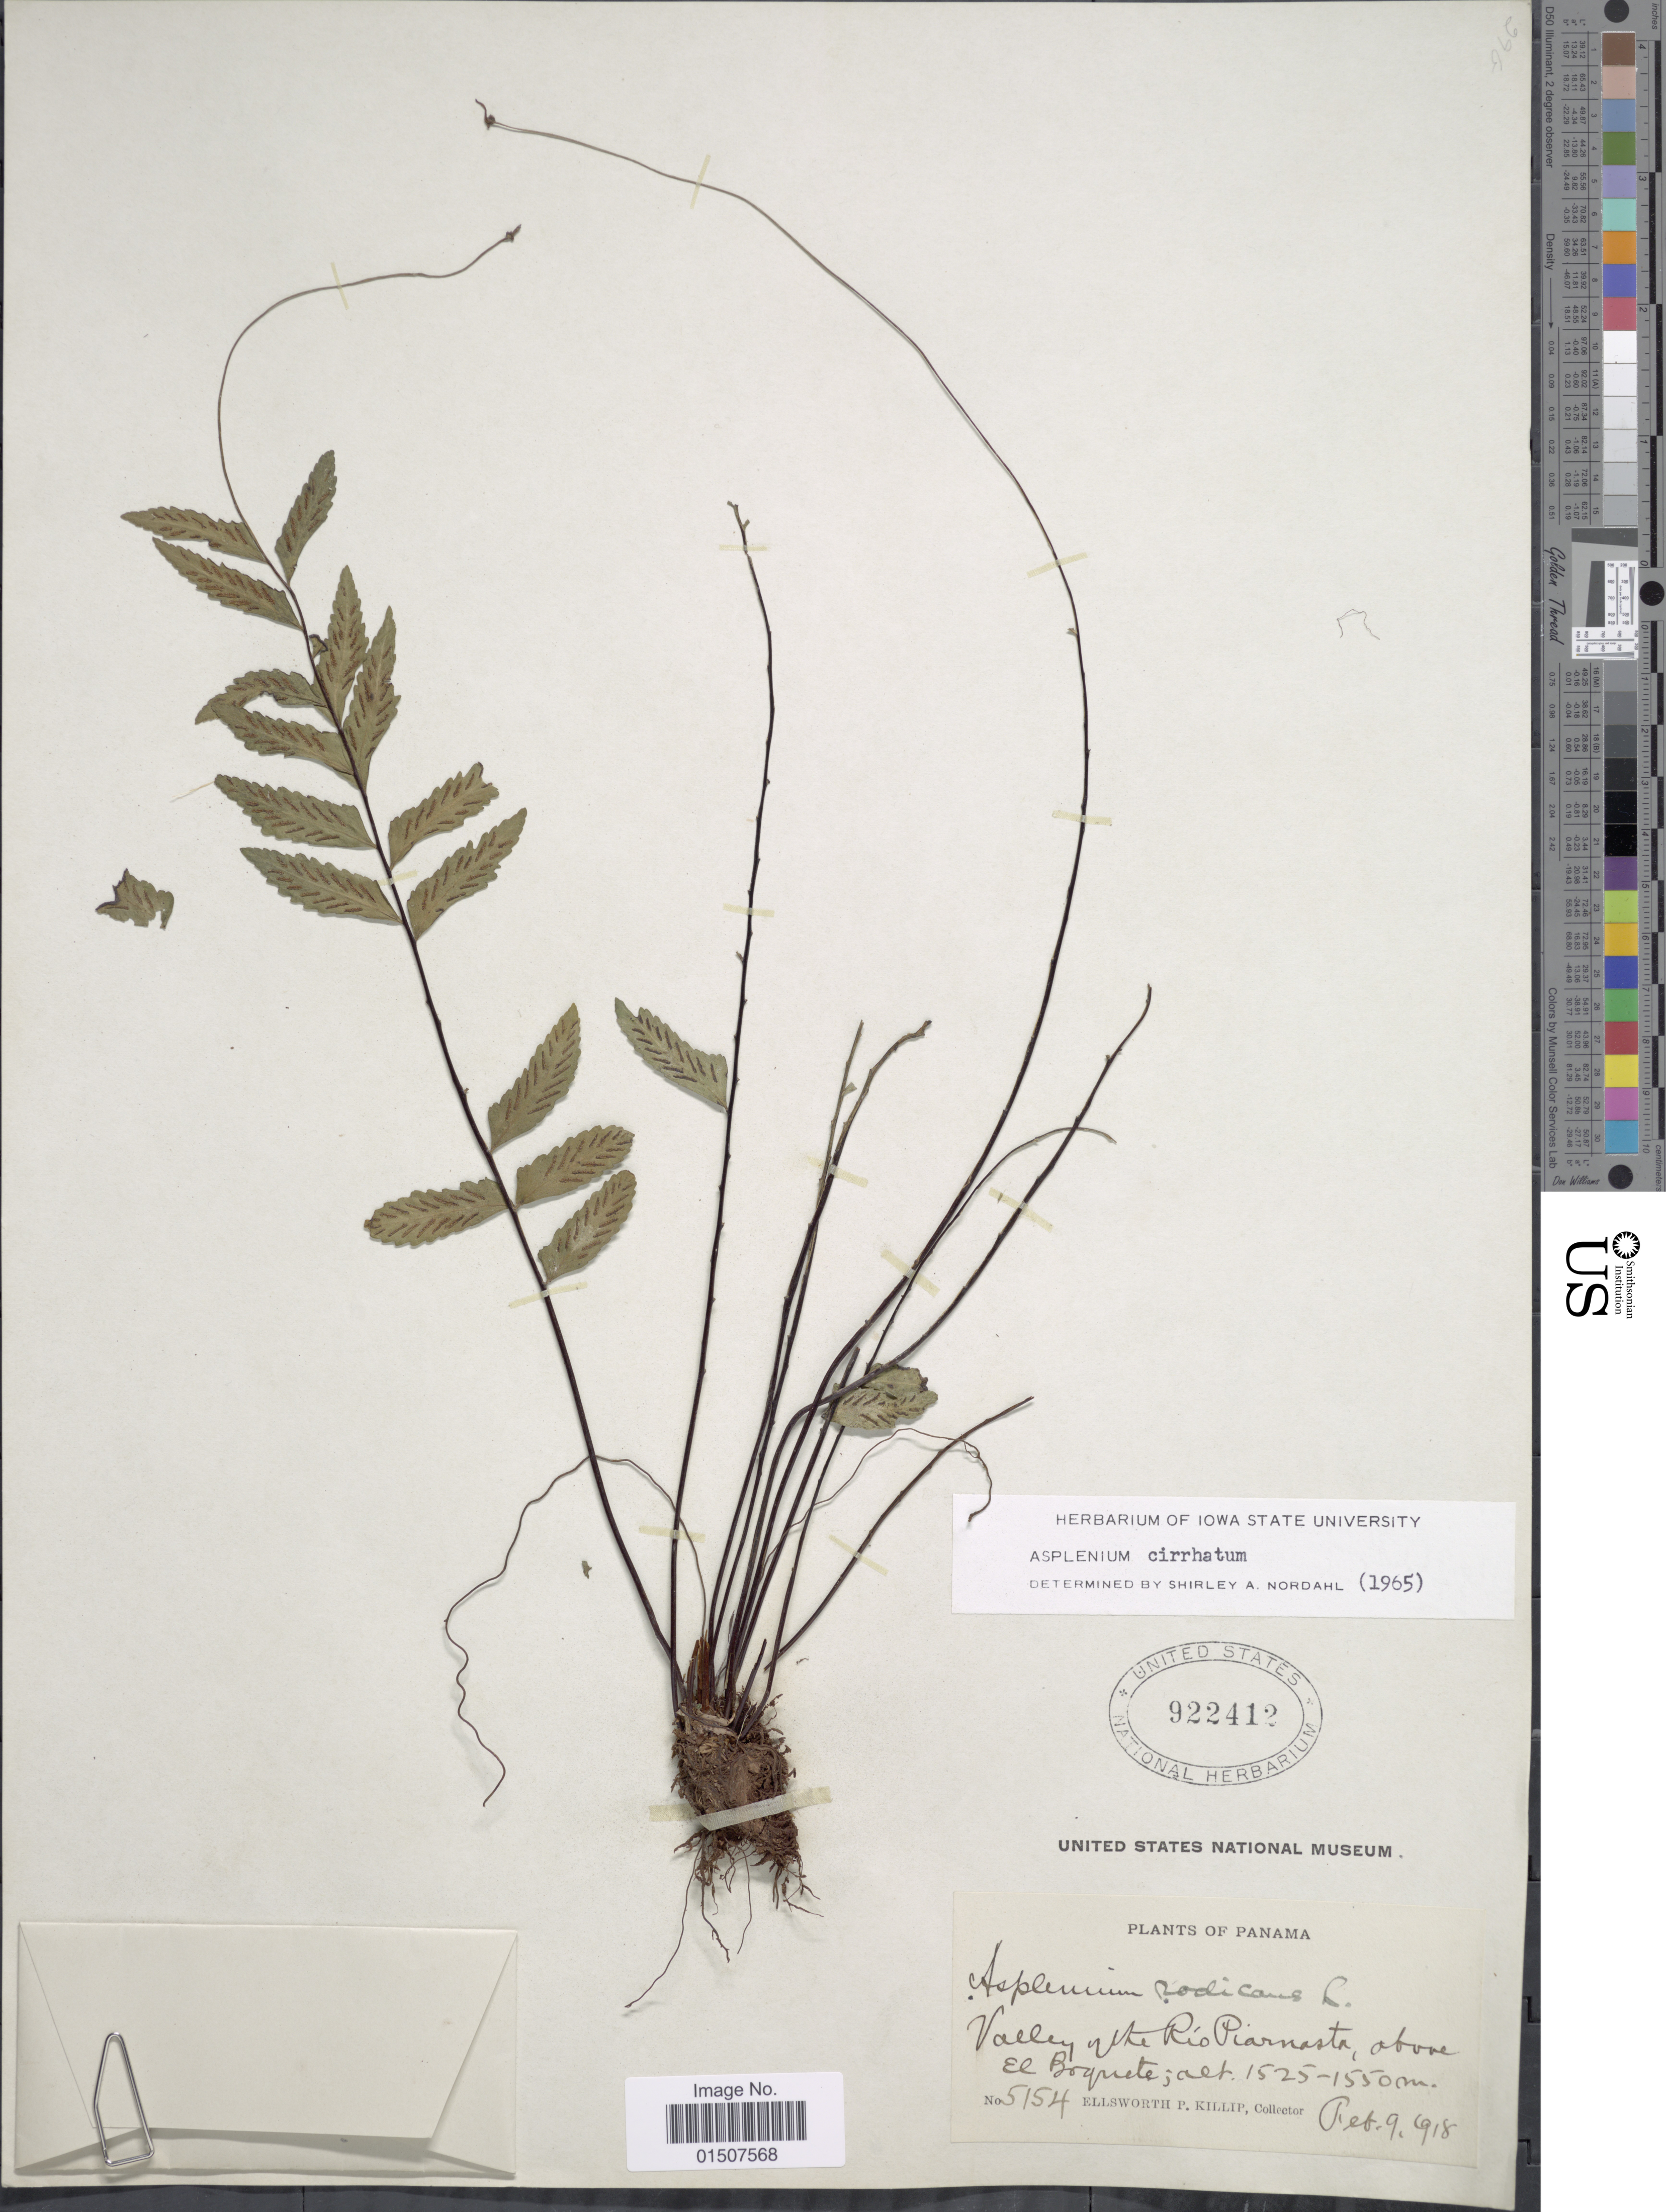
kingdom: Plantae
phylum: Tracheophyta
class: Polypodiopsida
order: Polypodiales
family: Aspleniaceae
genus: Asplenium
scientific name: Asplenium radicans var. cirrhatum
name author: (Rich. ex Willd.) Rosenst.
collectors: E. P. Killip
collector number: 5154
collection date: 1918-02-09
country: Panama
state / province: Chiriqui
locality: Valley of the Rio Piarnasta, above El Boquete.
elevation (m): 1525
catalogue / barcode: US 922412